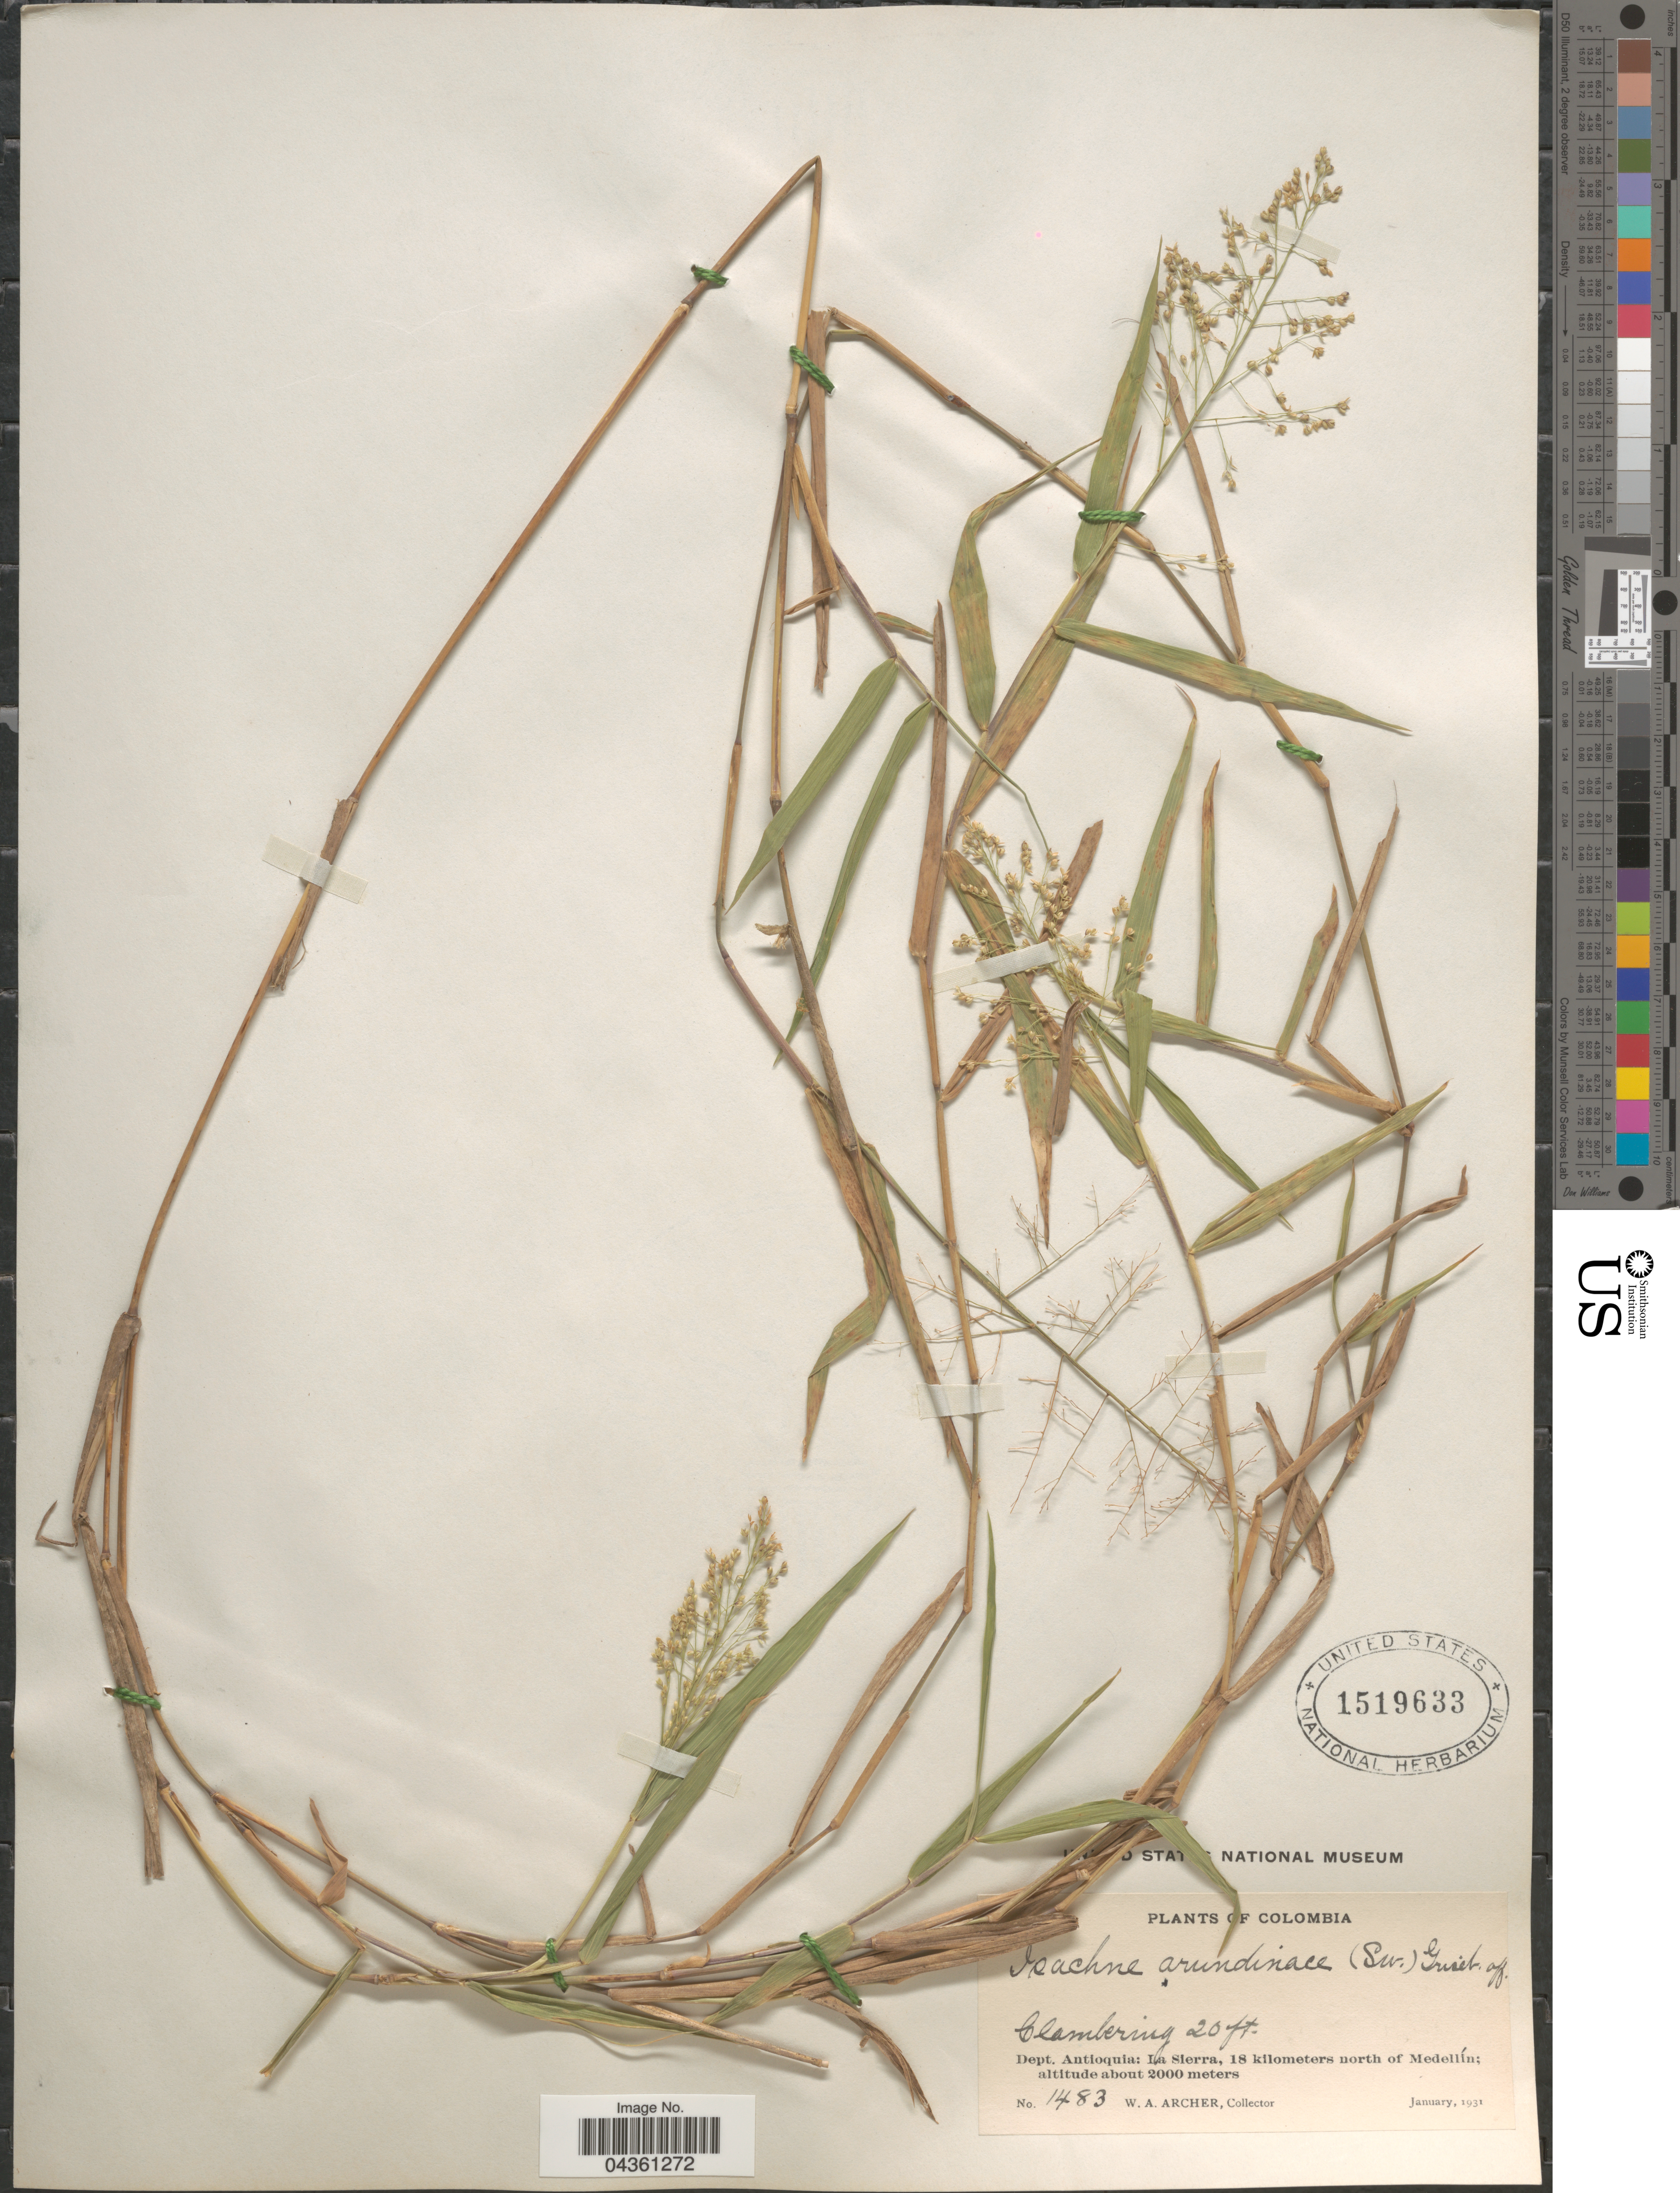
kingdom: Plantae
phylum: Tracheophyta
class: Liliopsida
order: Poales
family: Poaceae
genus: Isachne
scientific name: Isachne ligulata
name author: Swallen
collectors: W. Archer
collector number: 1483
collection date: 1931-01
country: Colombia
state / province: Antioquia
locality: Dept. Antioquia: La Sierra, 18 kilometers north of Medellín.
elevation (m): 2000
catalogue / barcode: US 1519633